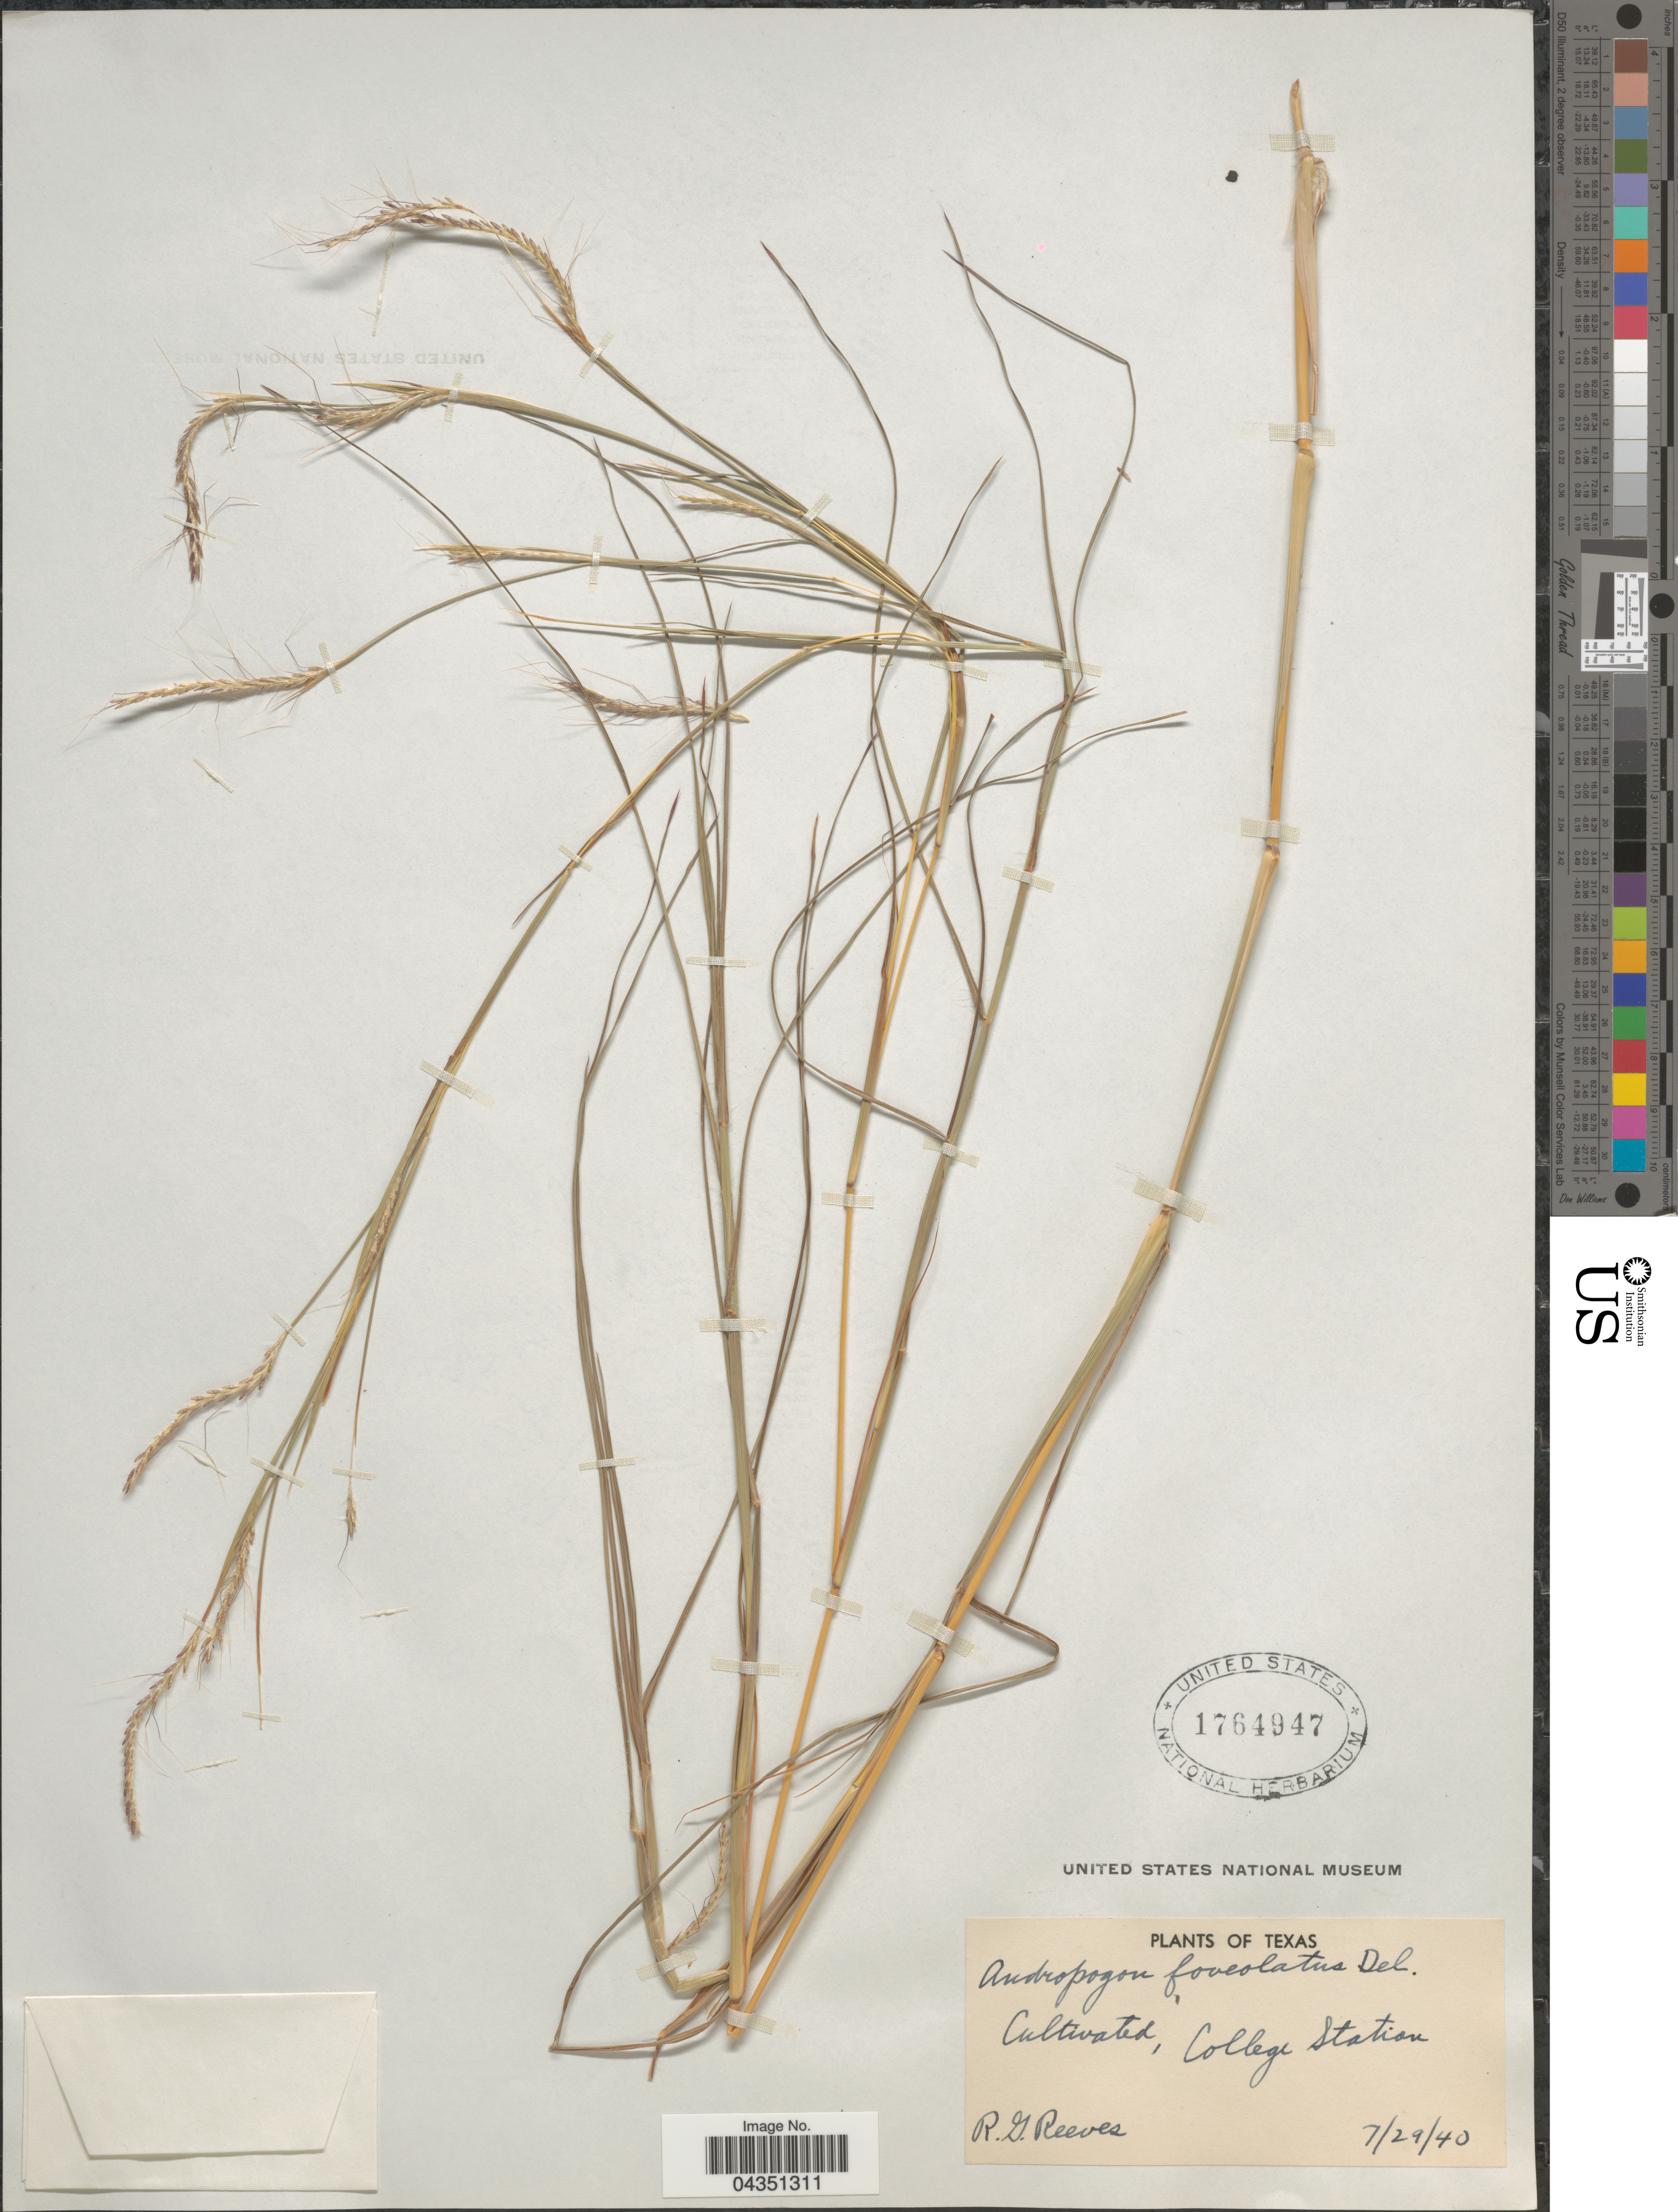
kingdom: Plantae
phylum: Tracheophyta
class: Liliopsida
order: Poales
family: Poaceae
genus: Dichanthium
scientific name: Dichanthium foveolatum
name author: (Delile) Roberty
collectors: R. G. Reeves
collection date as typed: Transcribed d/m/y: 29/7/40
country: United States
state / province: Texas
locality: College Station.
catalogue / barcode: US 1764947